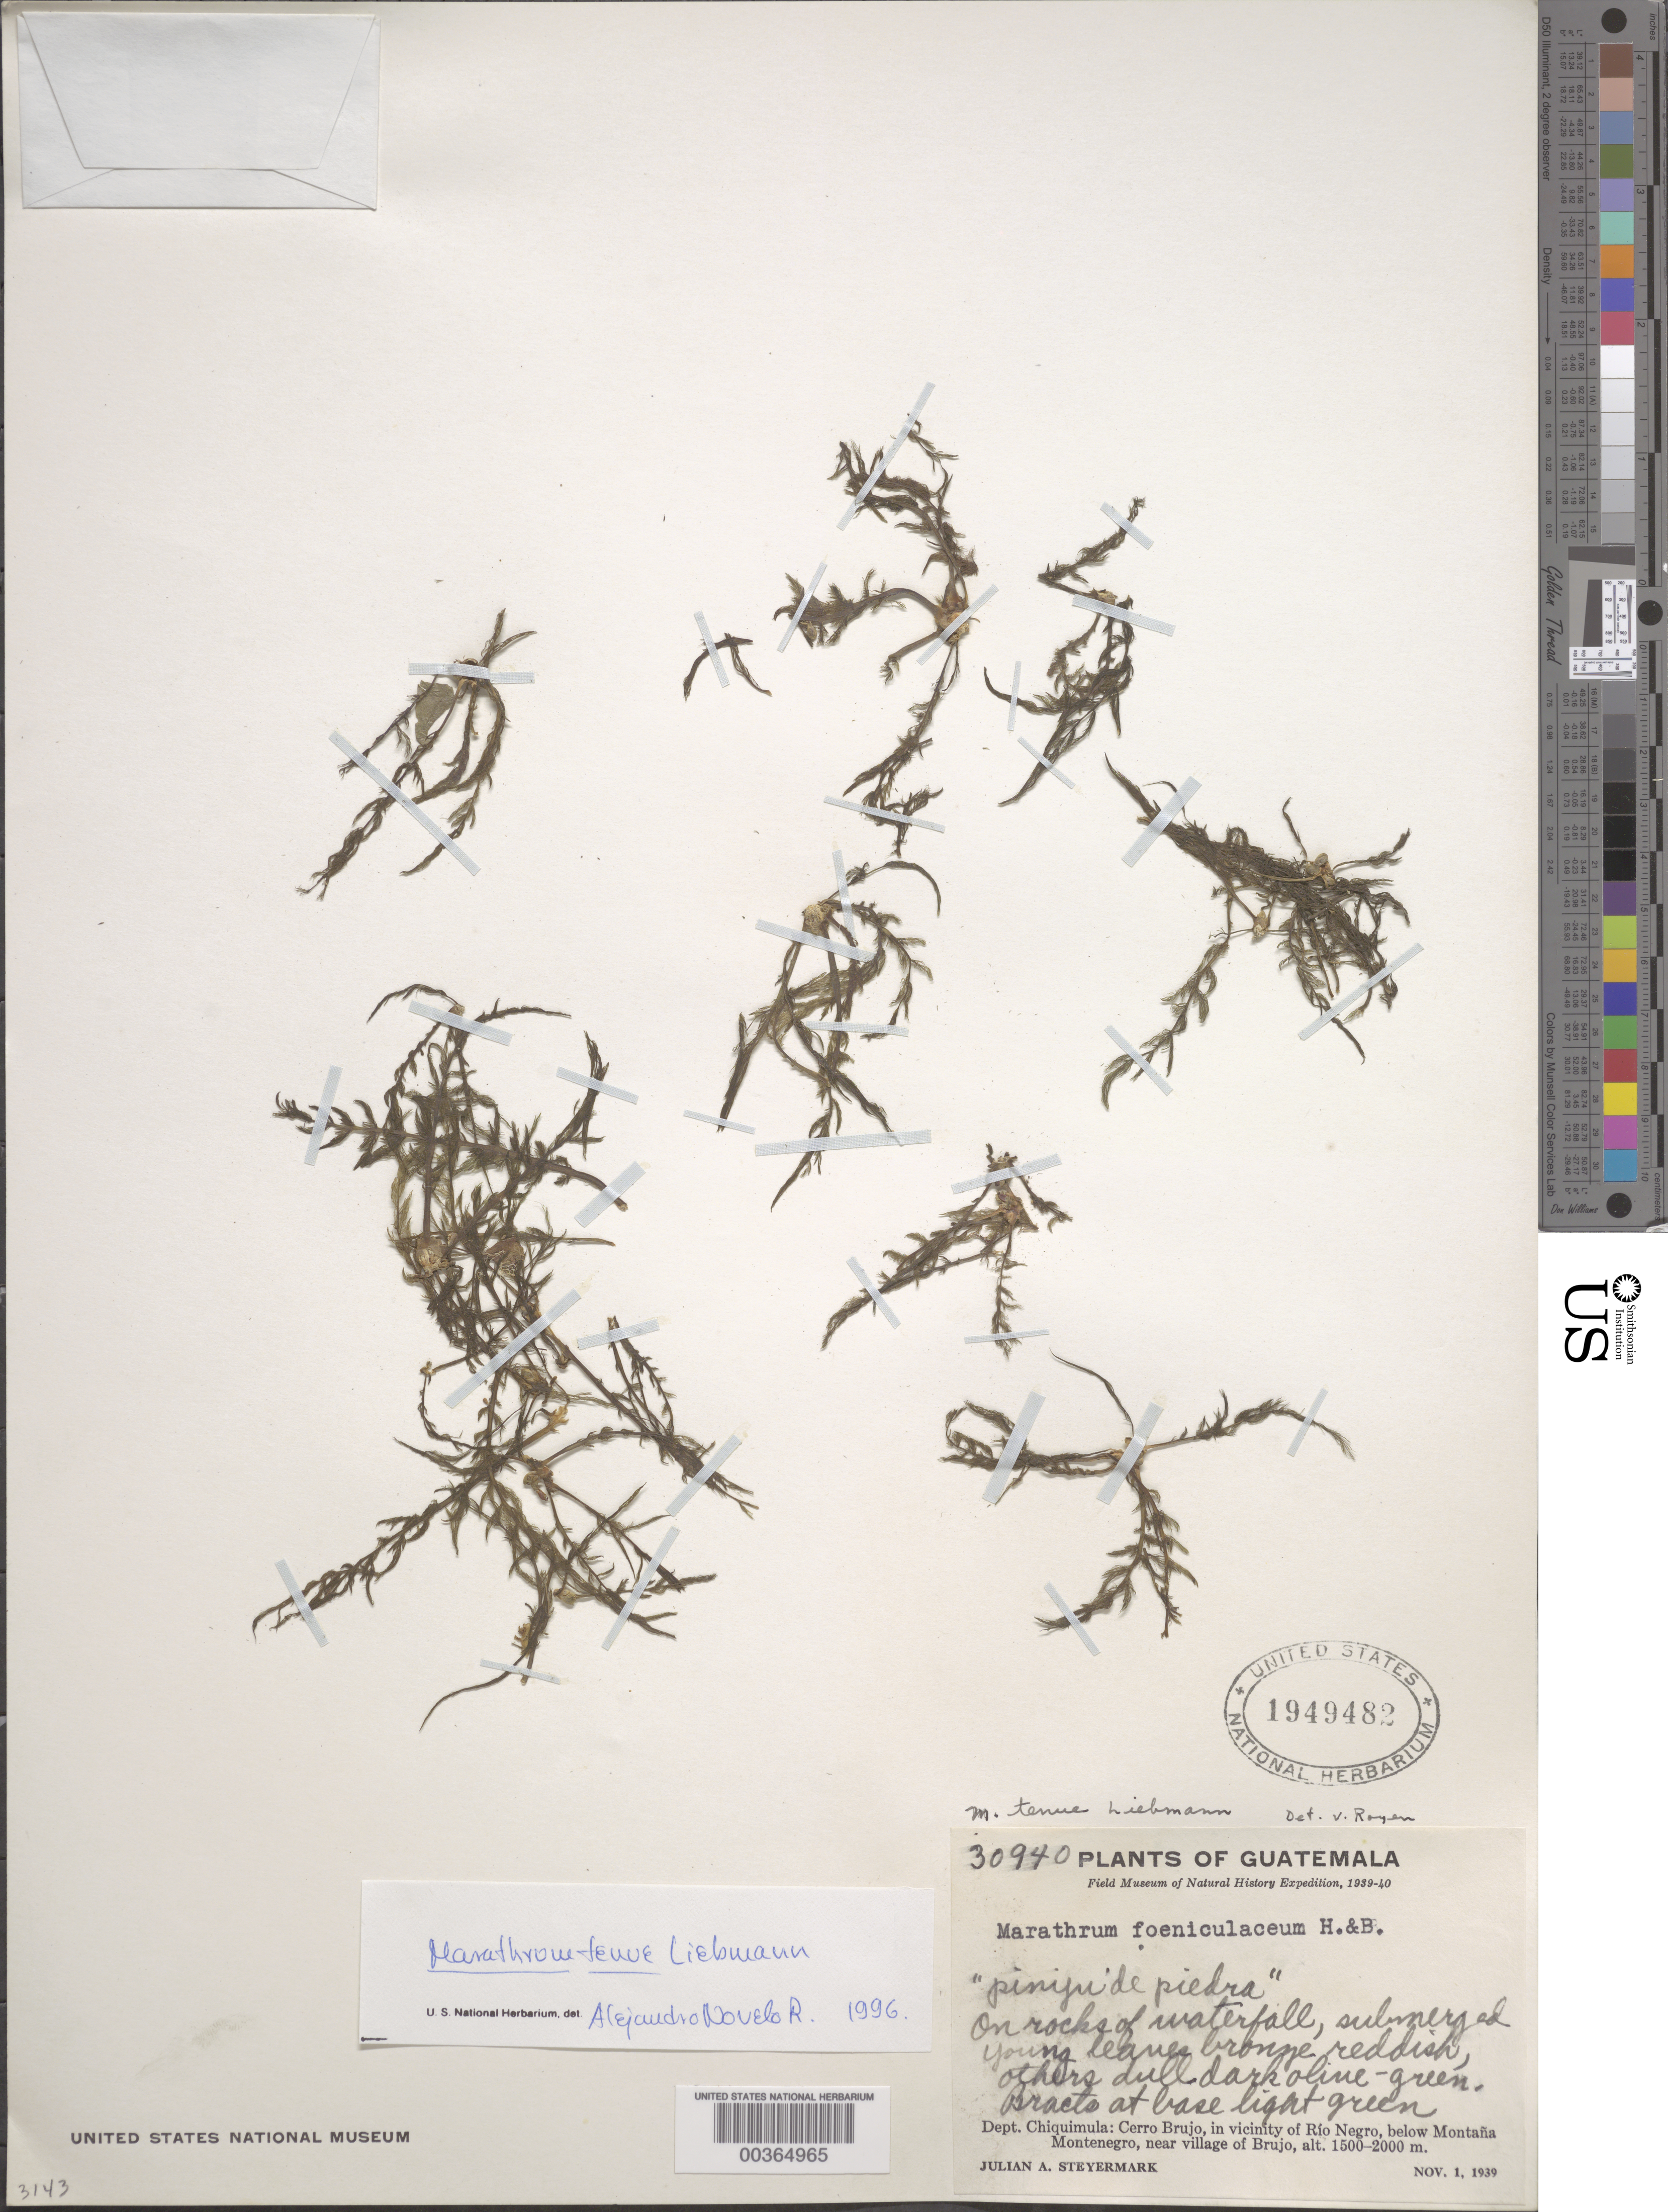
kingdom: Plantae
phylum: Tracheophyta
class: Magnoliopsida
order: Malpighiales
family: Podostemaceae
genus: Marathrum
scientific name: Marathrum tenue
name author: Liebm.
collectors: J. Steyermark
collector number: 30940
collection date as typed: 01 Nov 1939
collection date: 1939-11-01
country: Guatemala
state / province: Chiquimula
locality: Cerro Brujo, vicinity of Rio Negro, below Montana Montenegro, near Brujo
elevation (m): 1500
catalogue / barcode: US 1949482